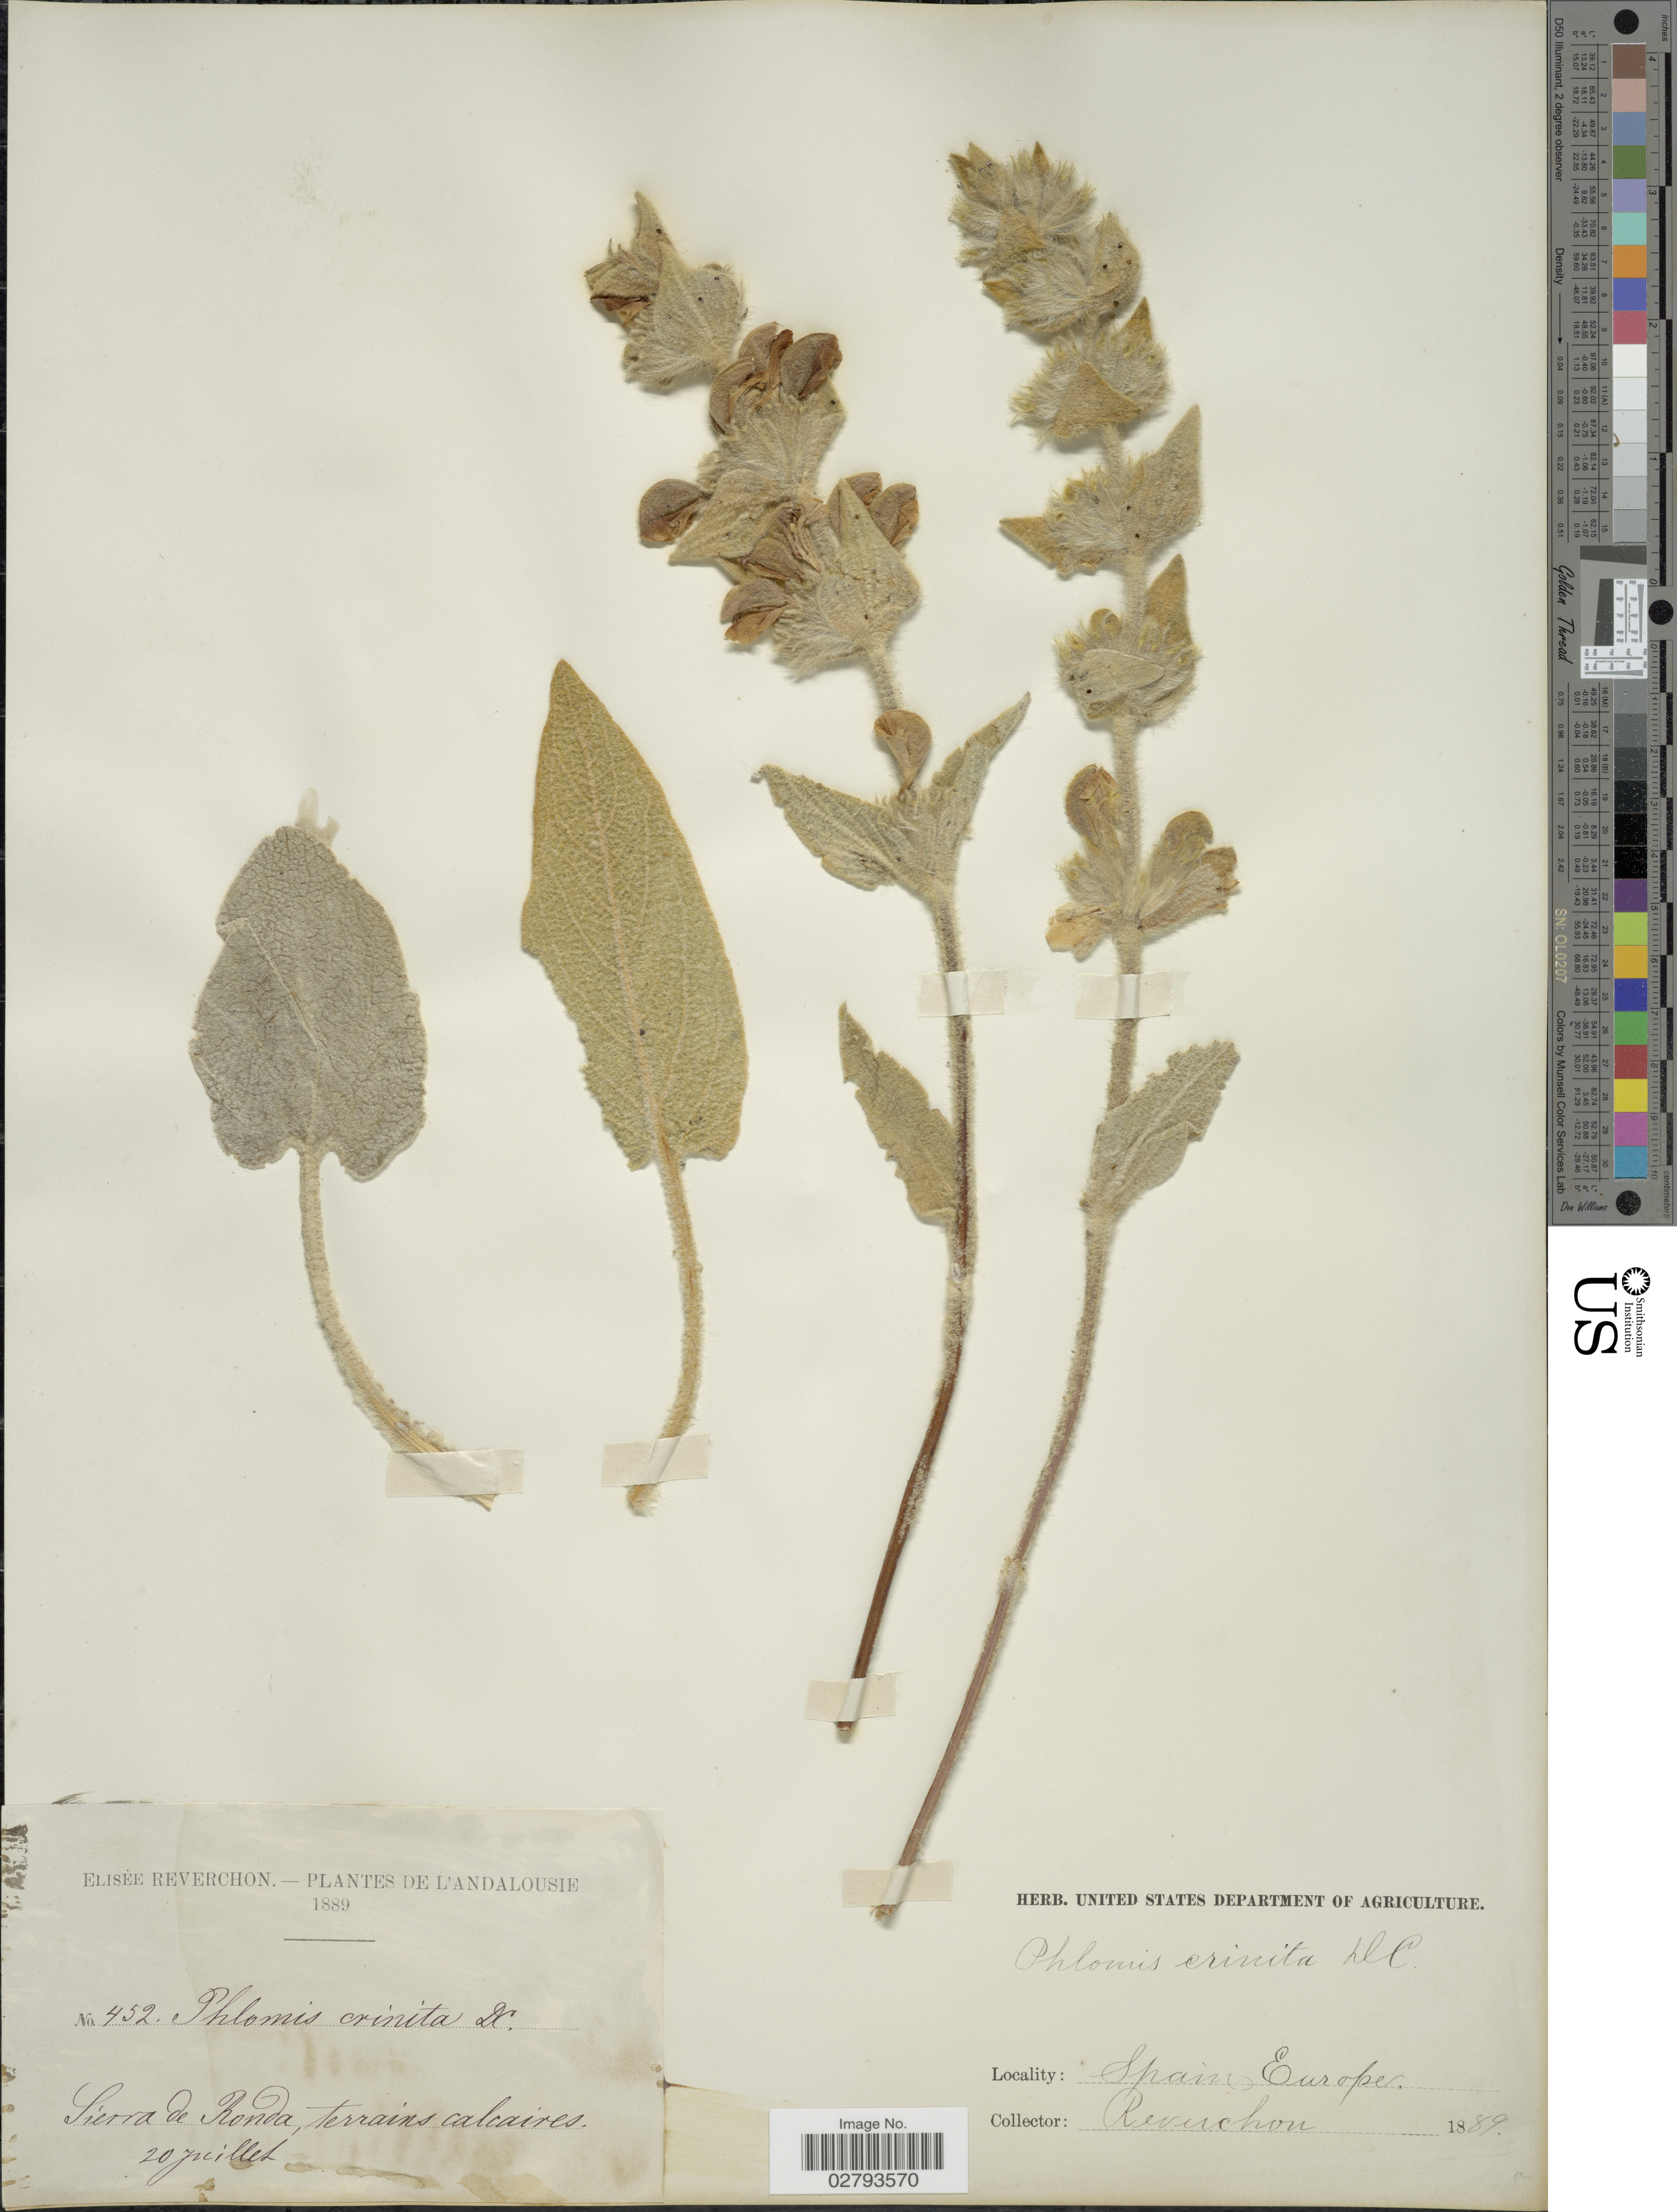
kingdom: Plantae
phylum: Tracheophyta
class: Magnoliopsida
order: Lamiales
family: Lamiaceae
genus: Phlomis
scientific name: Phlomis crinita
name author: Cav.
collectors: E. Reverchon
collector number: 452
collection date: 1889-07-20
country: Spain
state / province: Andalucía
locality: Andalousie. Sierra de Ronda, terrains calcaires.